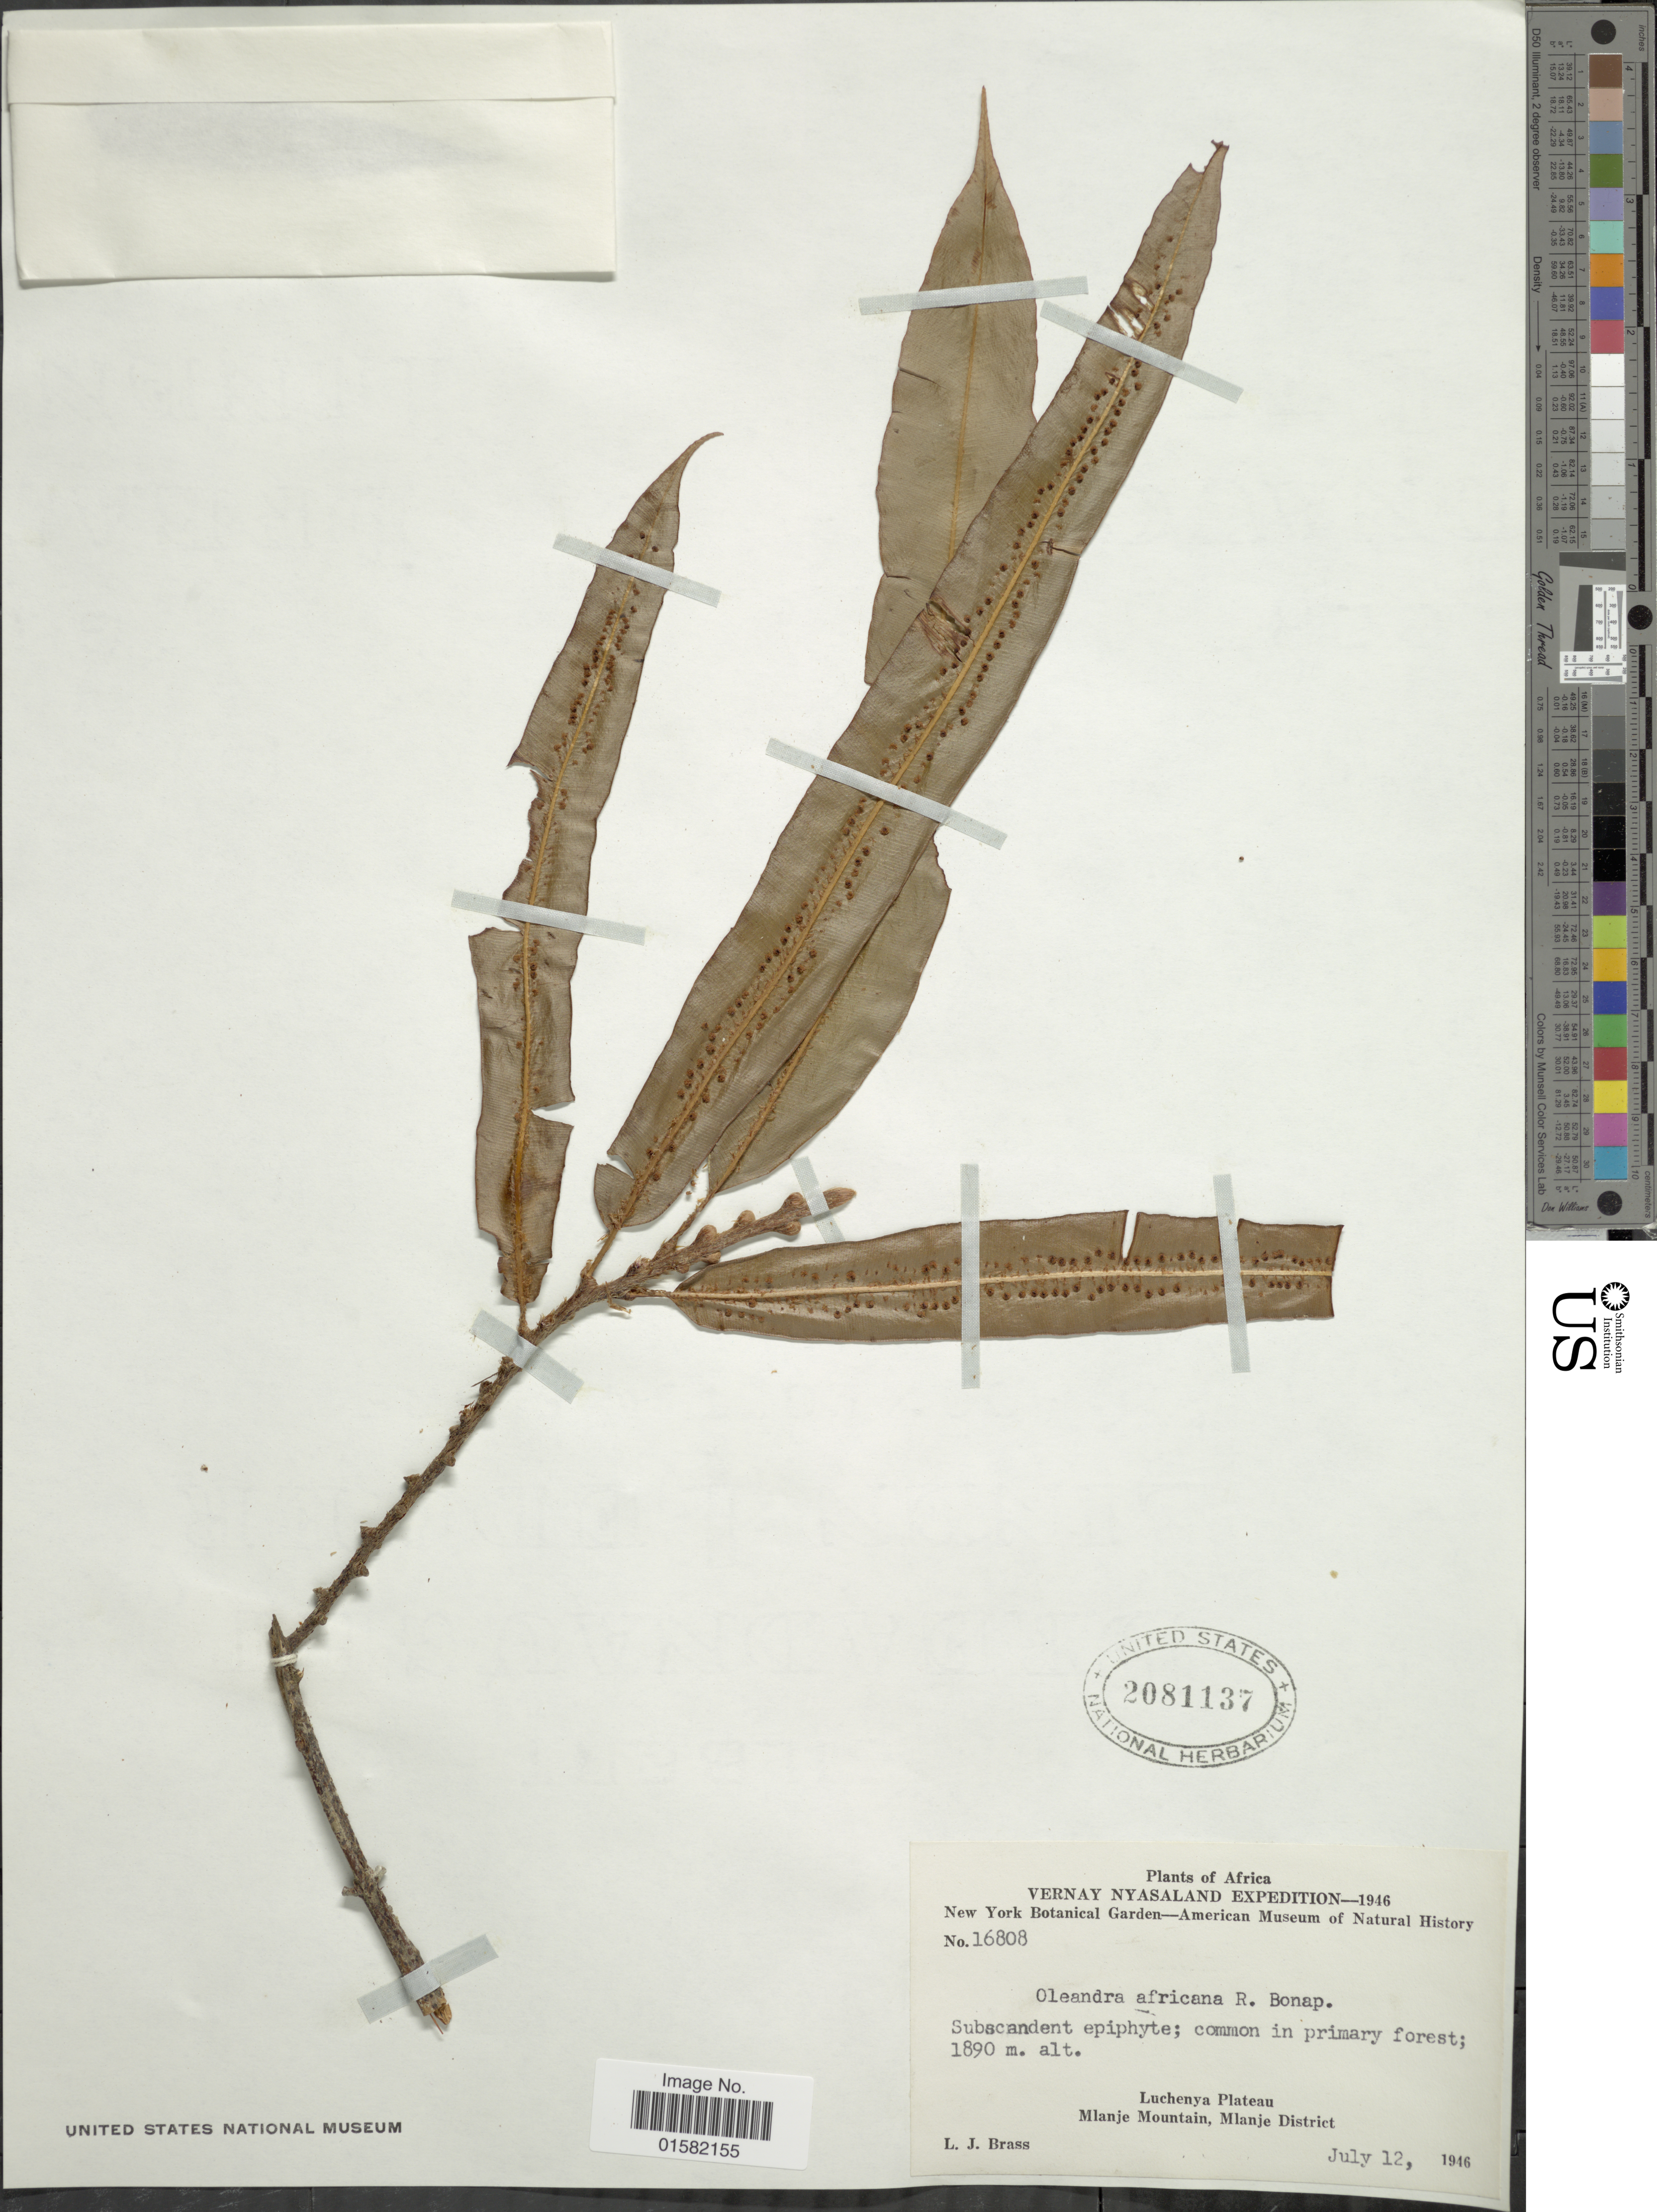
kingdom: Plantae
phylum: Tracheophyta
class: Polypodiopsida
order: Polypodiales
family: Oleandraceae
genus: Oleandra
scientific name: Oleandra africana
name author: Bonap.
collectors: L. J. Brass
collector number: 16808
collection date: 1946-07-12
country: Malawi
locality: Africa, Vernay Nyasaland, Luchenya Plateau, Mlanje Mountain, Mlanje District.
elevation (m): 1890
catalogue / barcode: US 2081137